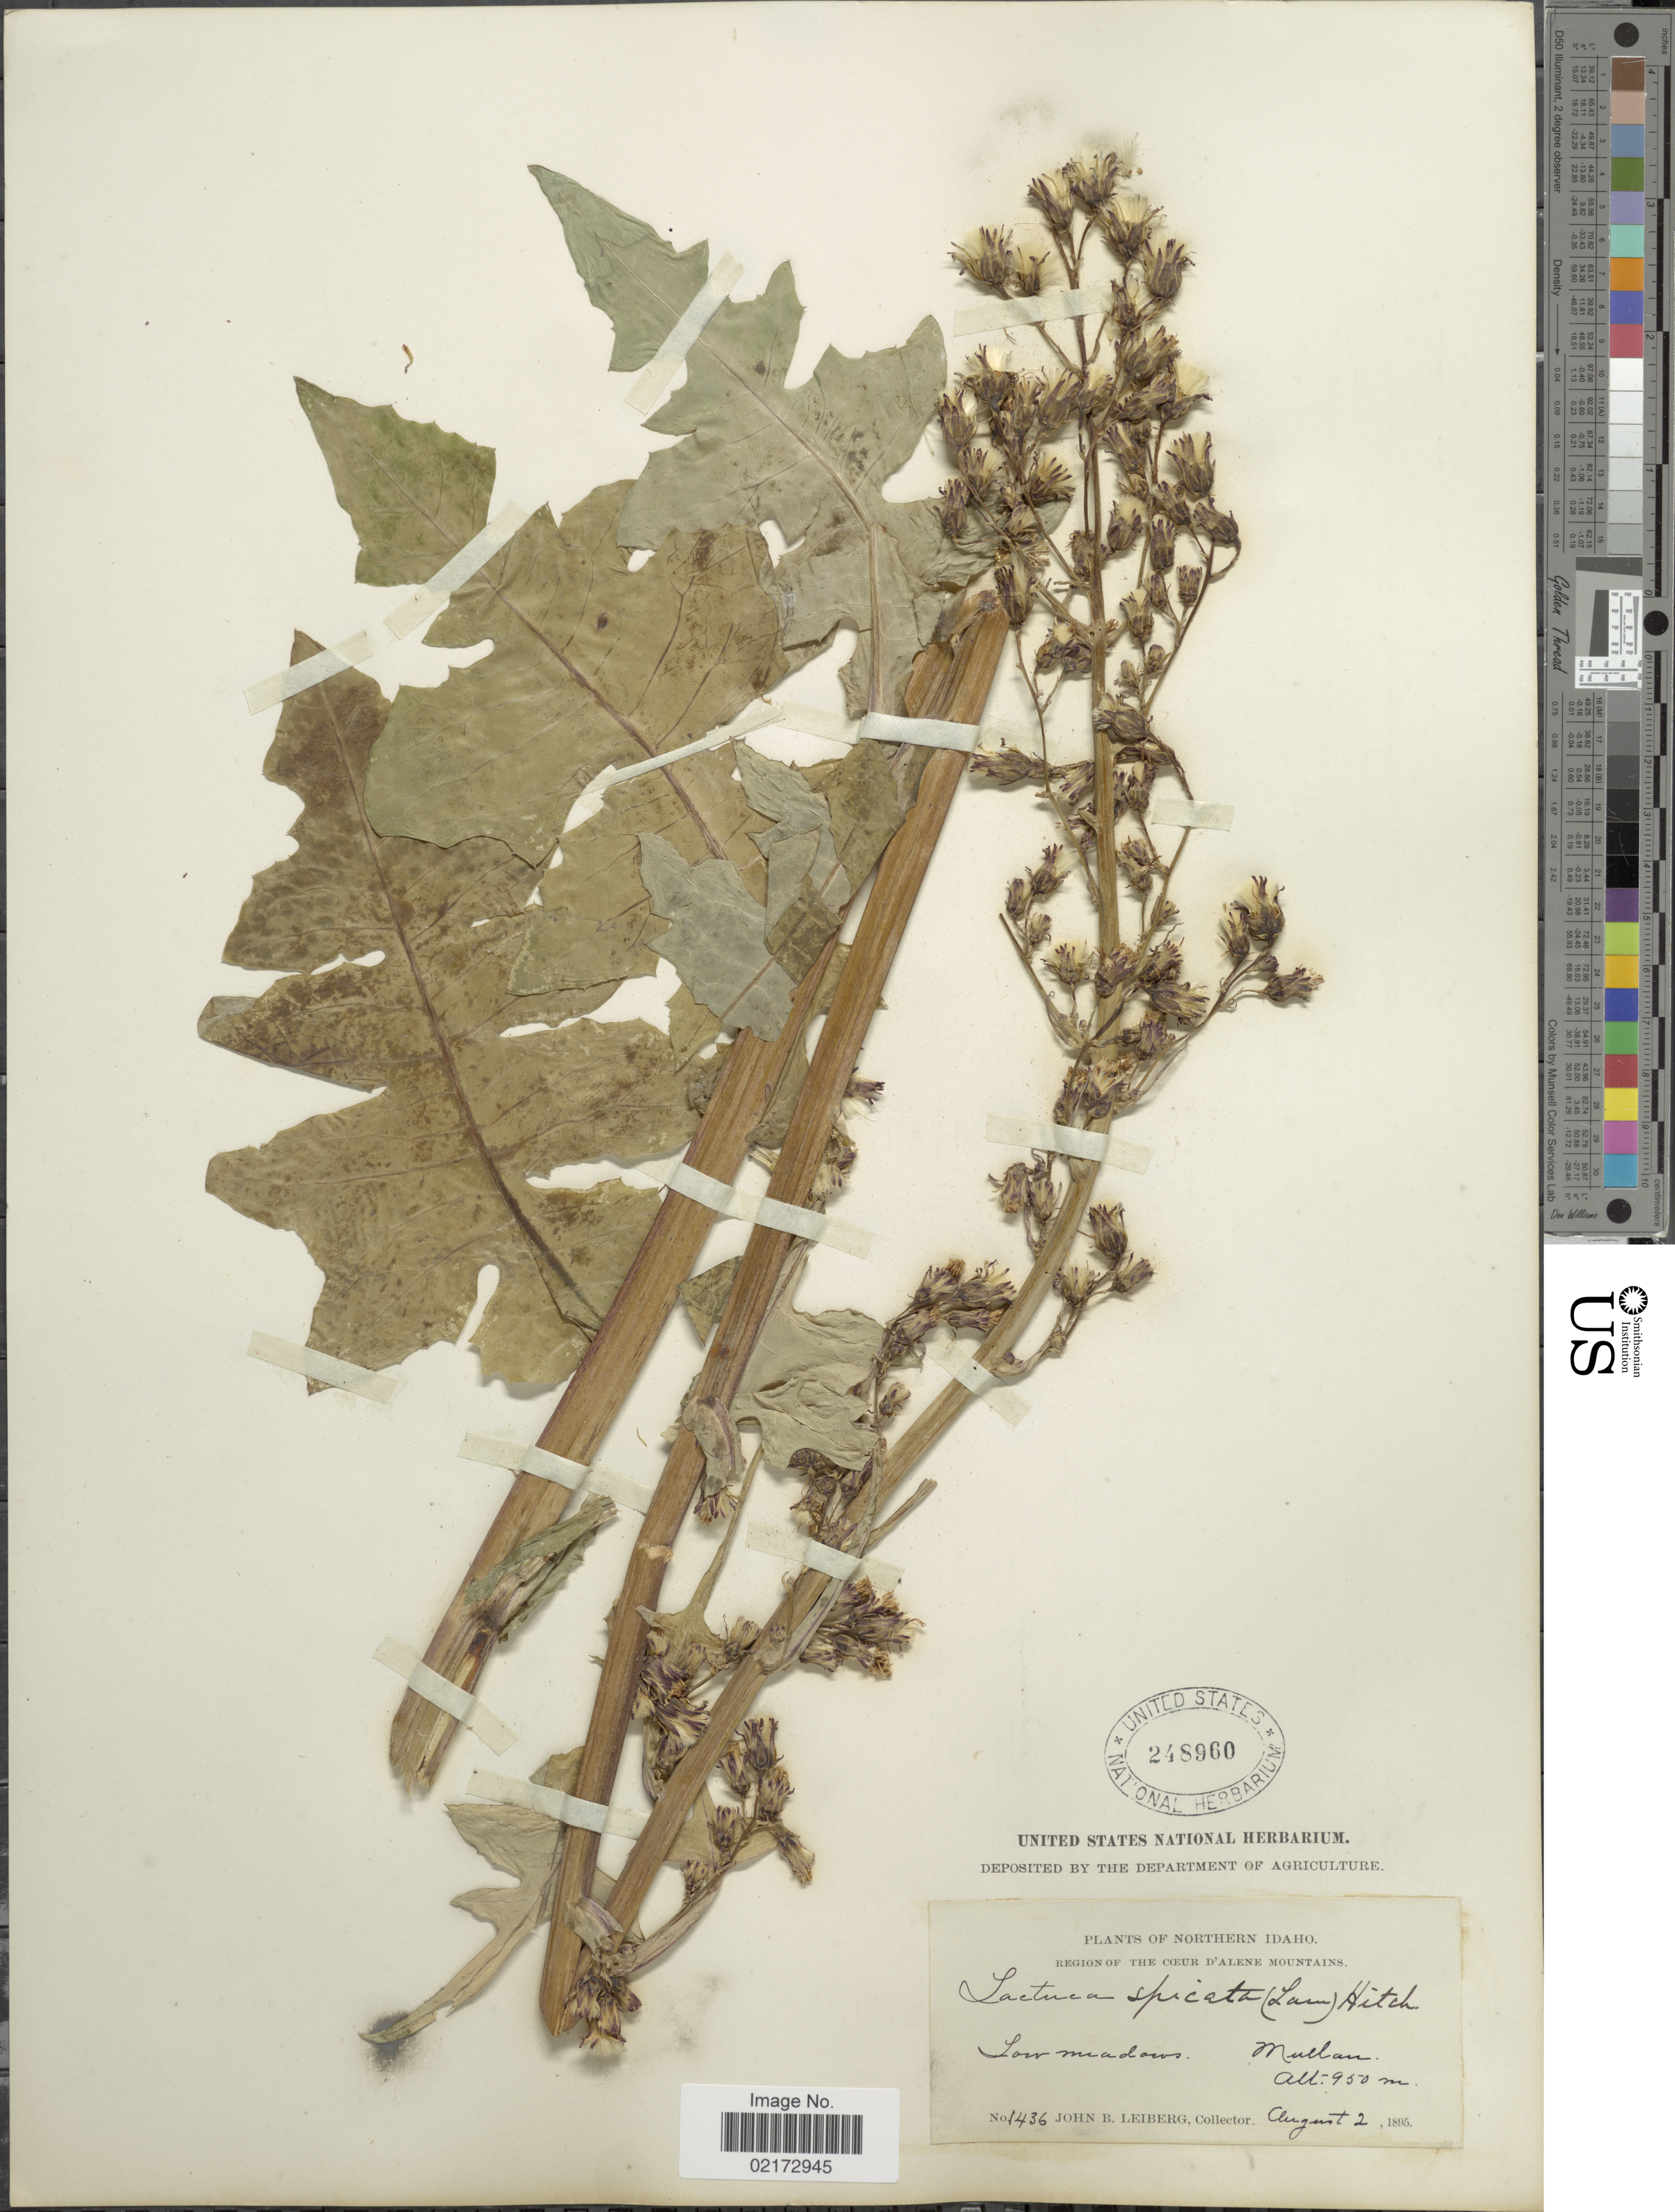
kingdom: Plantae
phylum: Tracheophyta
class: Magnoliopsida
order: Asterales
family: Asteraceae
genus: Lactuca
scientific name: Lactuca biennis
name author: (Moench) Fernald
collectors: J. Leiberg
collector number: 1436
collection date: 1895-08-02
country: United States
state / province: Idaho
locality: Northern Idaho, Region of the Coeur D'Alene Mountains, Mullan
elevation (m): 950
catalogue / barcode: US 248960